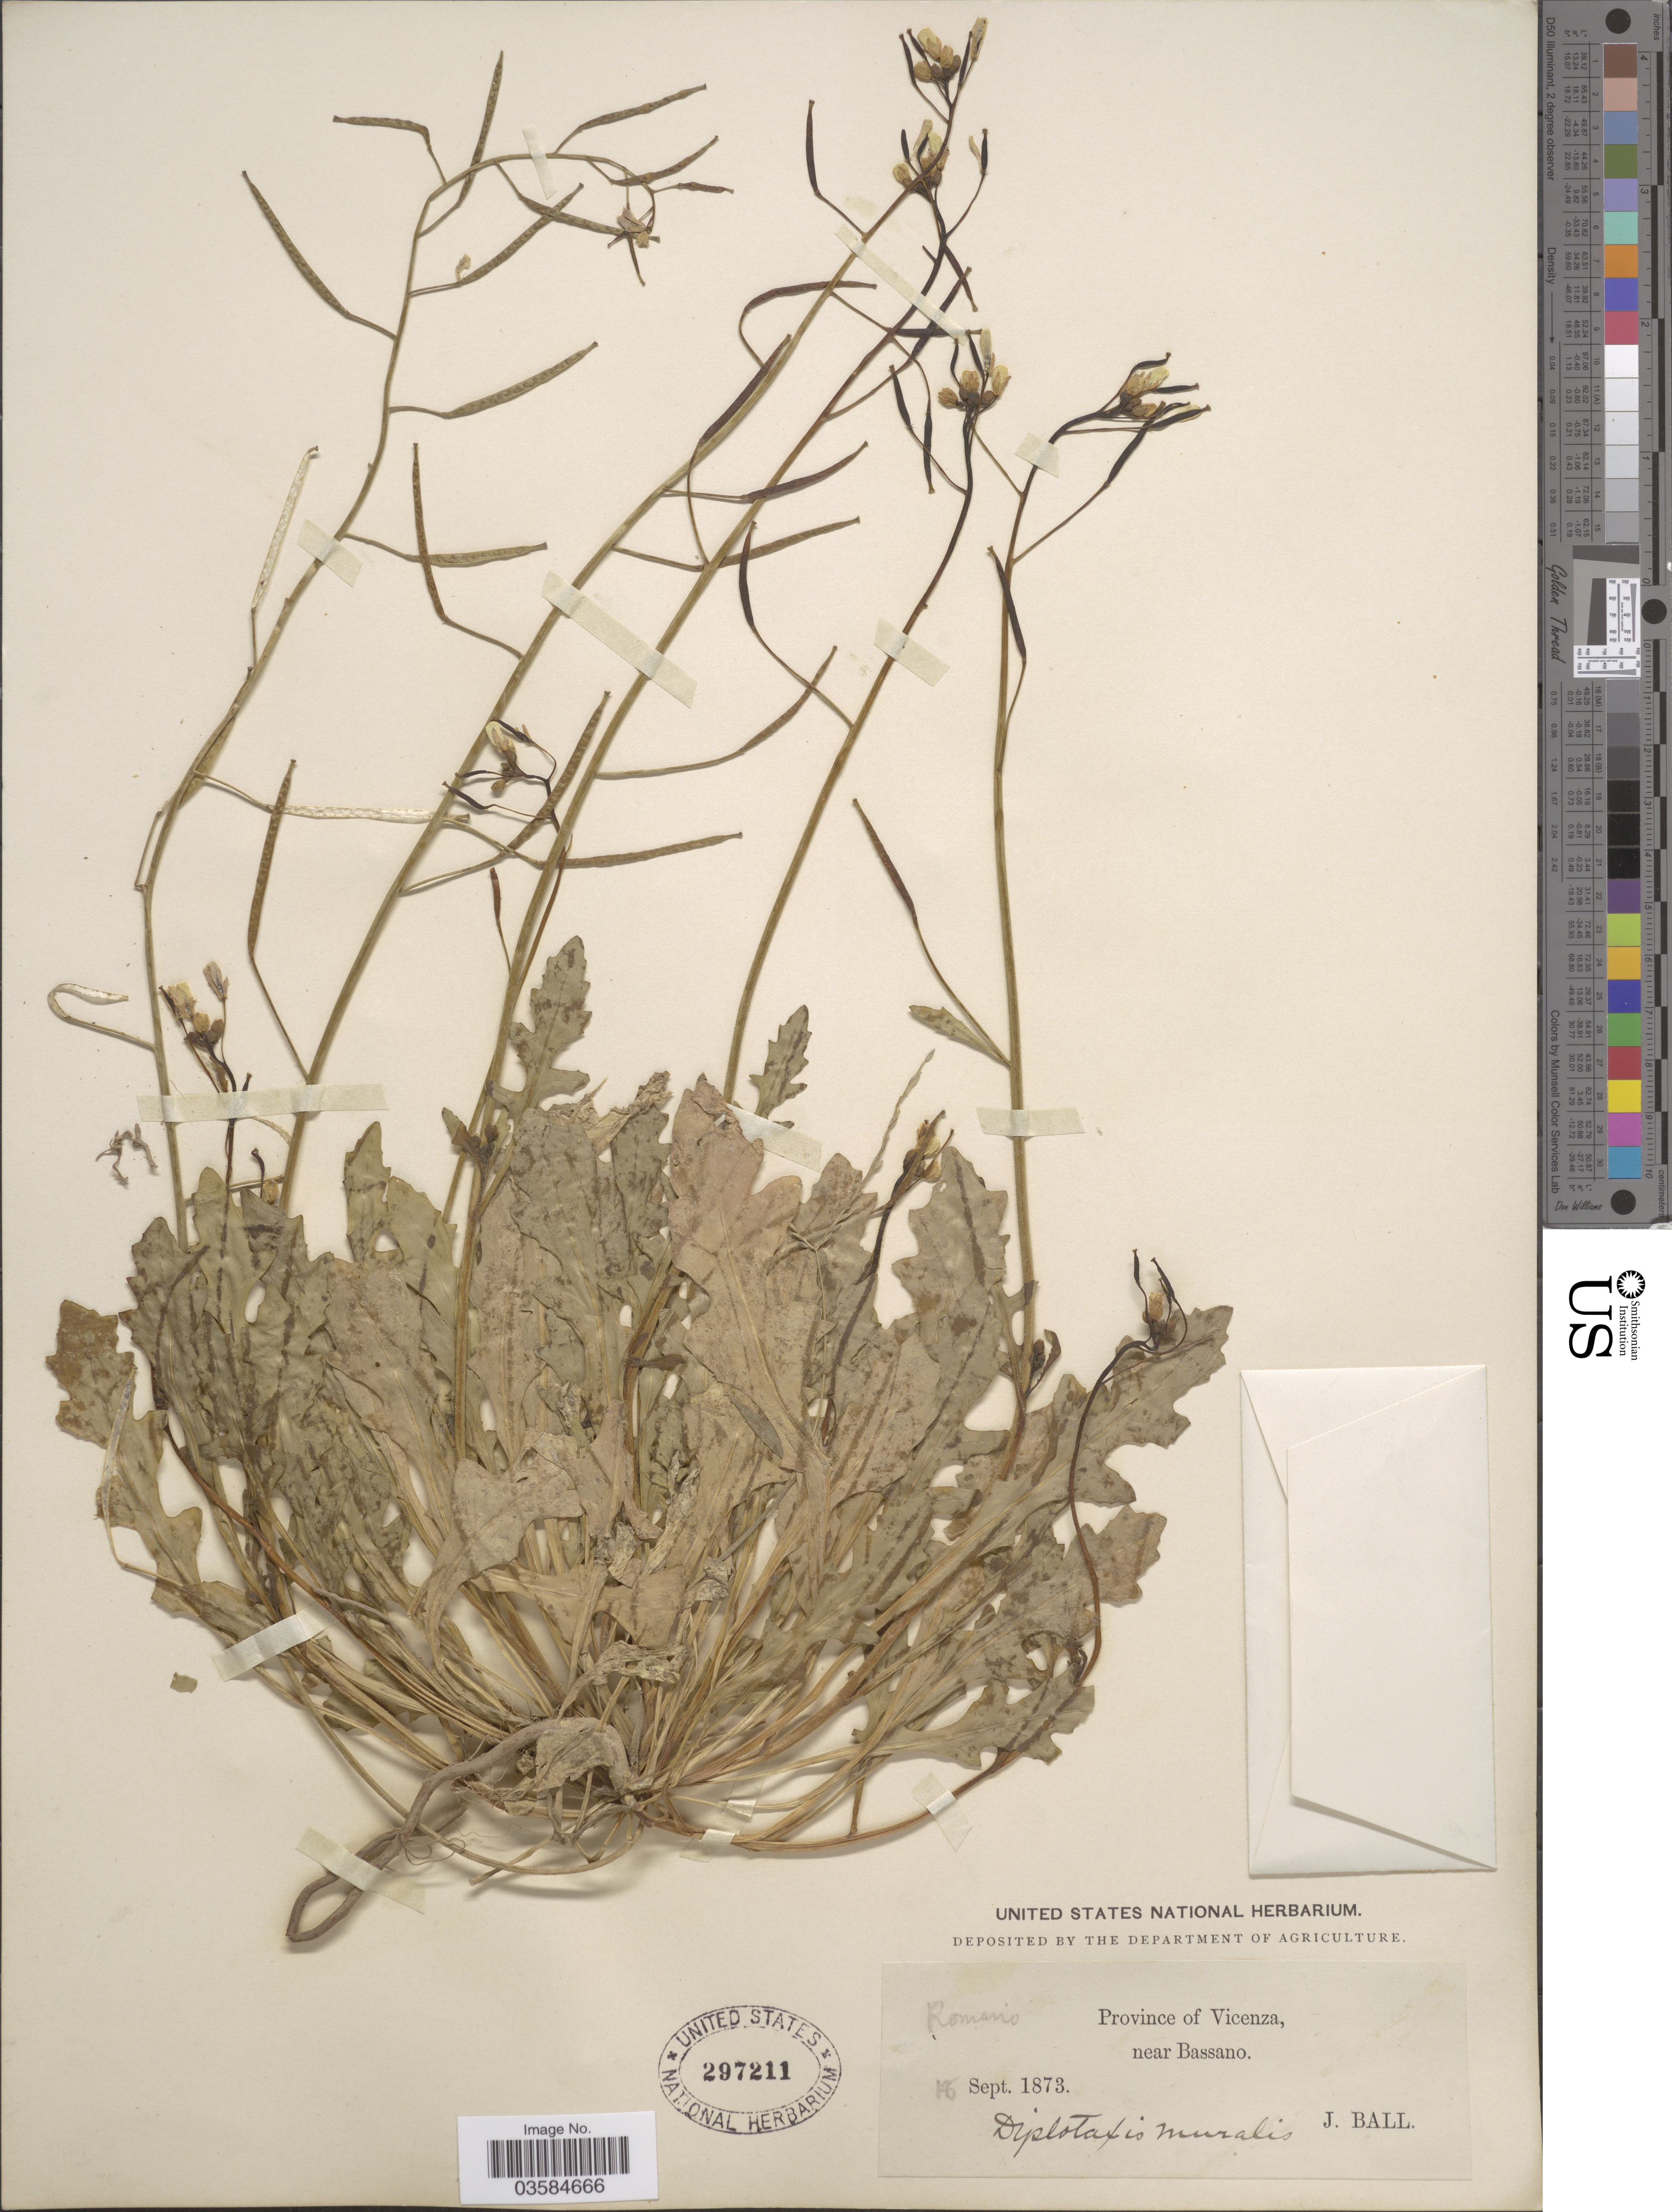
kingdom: Plantae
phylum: Tracheophyta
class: Magnoliopsida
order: Brassicales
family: Brassicaceae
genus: Diplotaxis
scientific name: Diplotaxis muralis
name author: (L.) DC.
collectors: J. Ball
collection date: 1873-09-16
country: Italy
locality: Romario. Province of Vicenza, near Bassano.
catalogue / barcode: US 297211